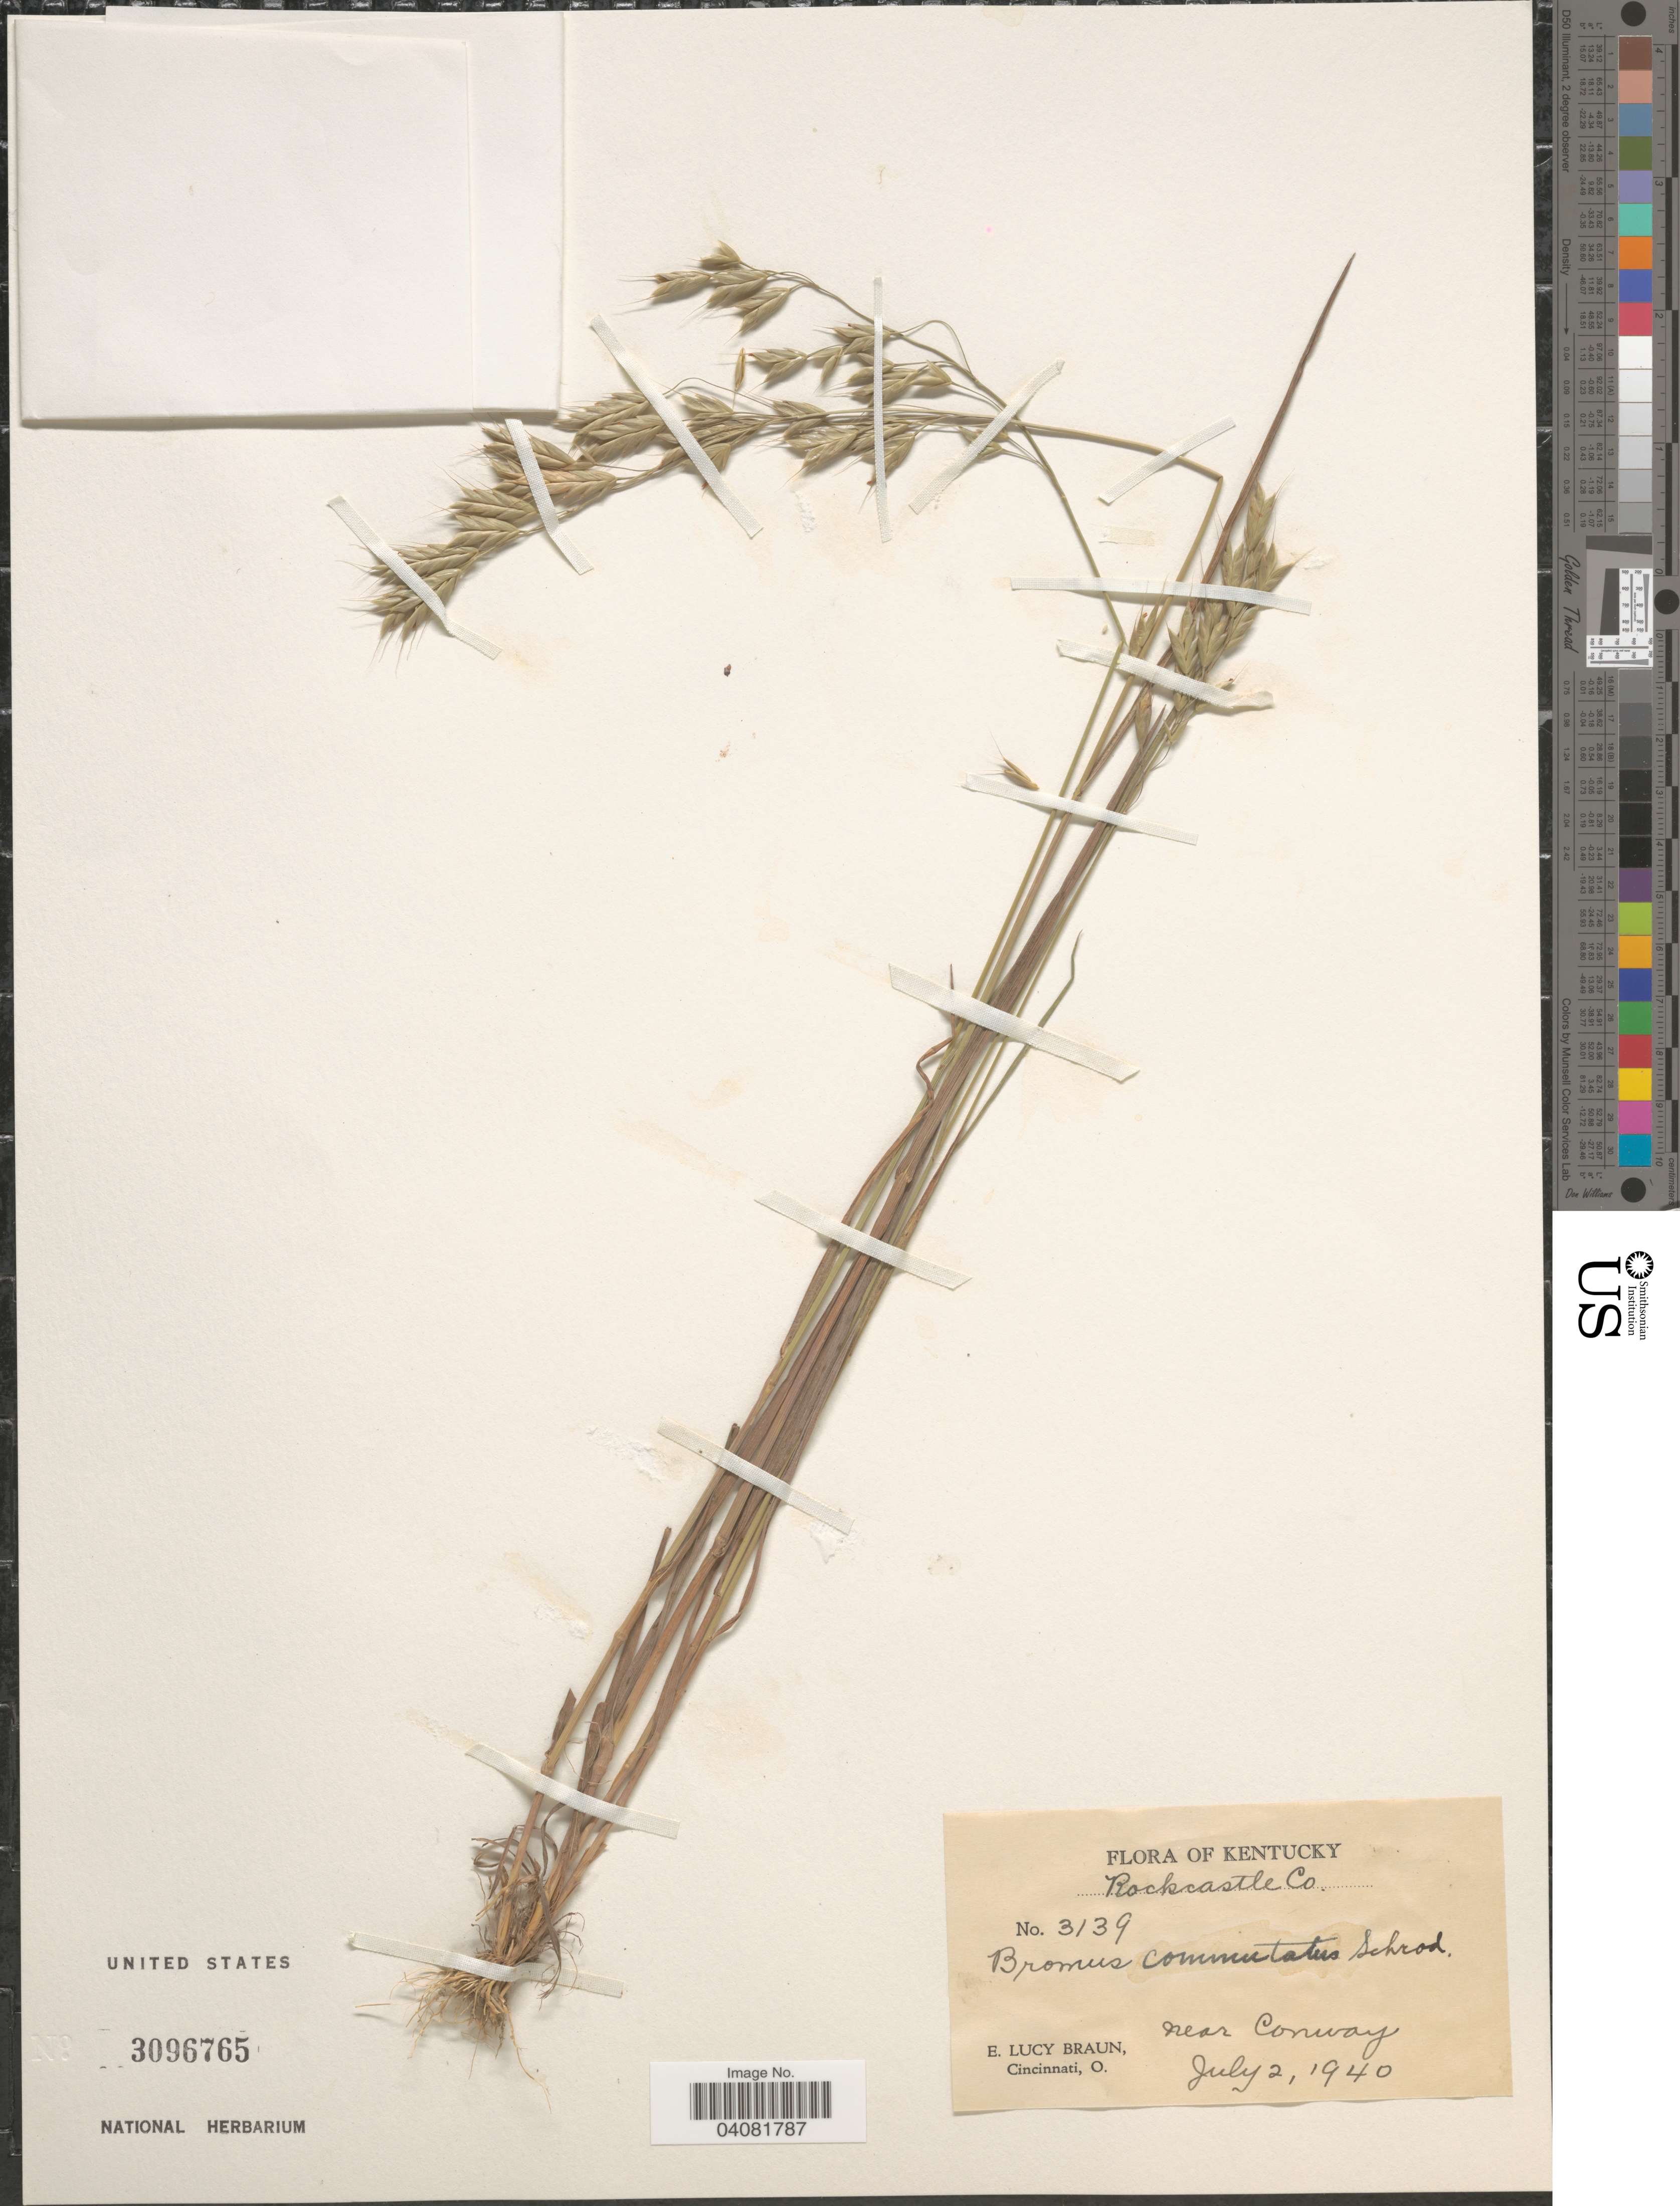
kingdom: Plantae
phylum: Tracheophyta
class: Liliopsida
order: Poales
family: Poaceae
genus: Bromus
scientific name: Bromus commutatus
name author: Schrad.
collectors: E. L. Braun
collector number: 3139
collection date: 1940-07-02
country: United States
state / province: Kentucky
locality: Rockcastle Co. Near Conway.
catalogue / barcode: US 3096765